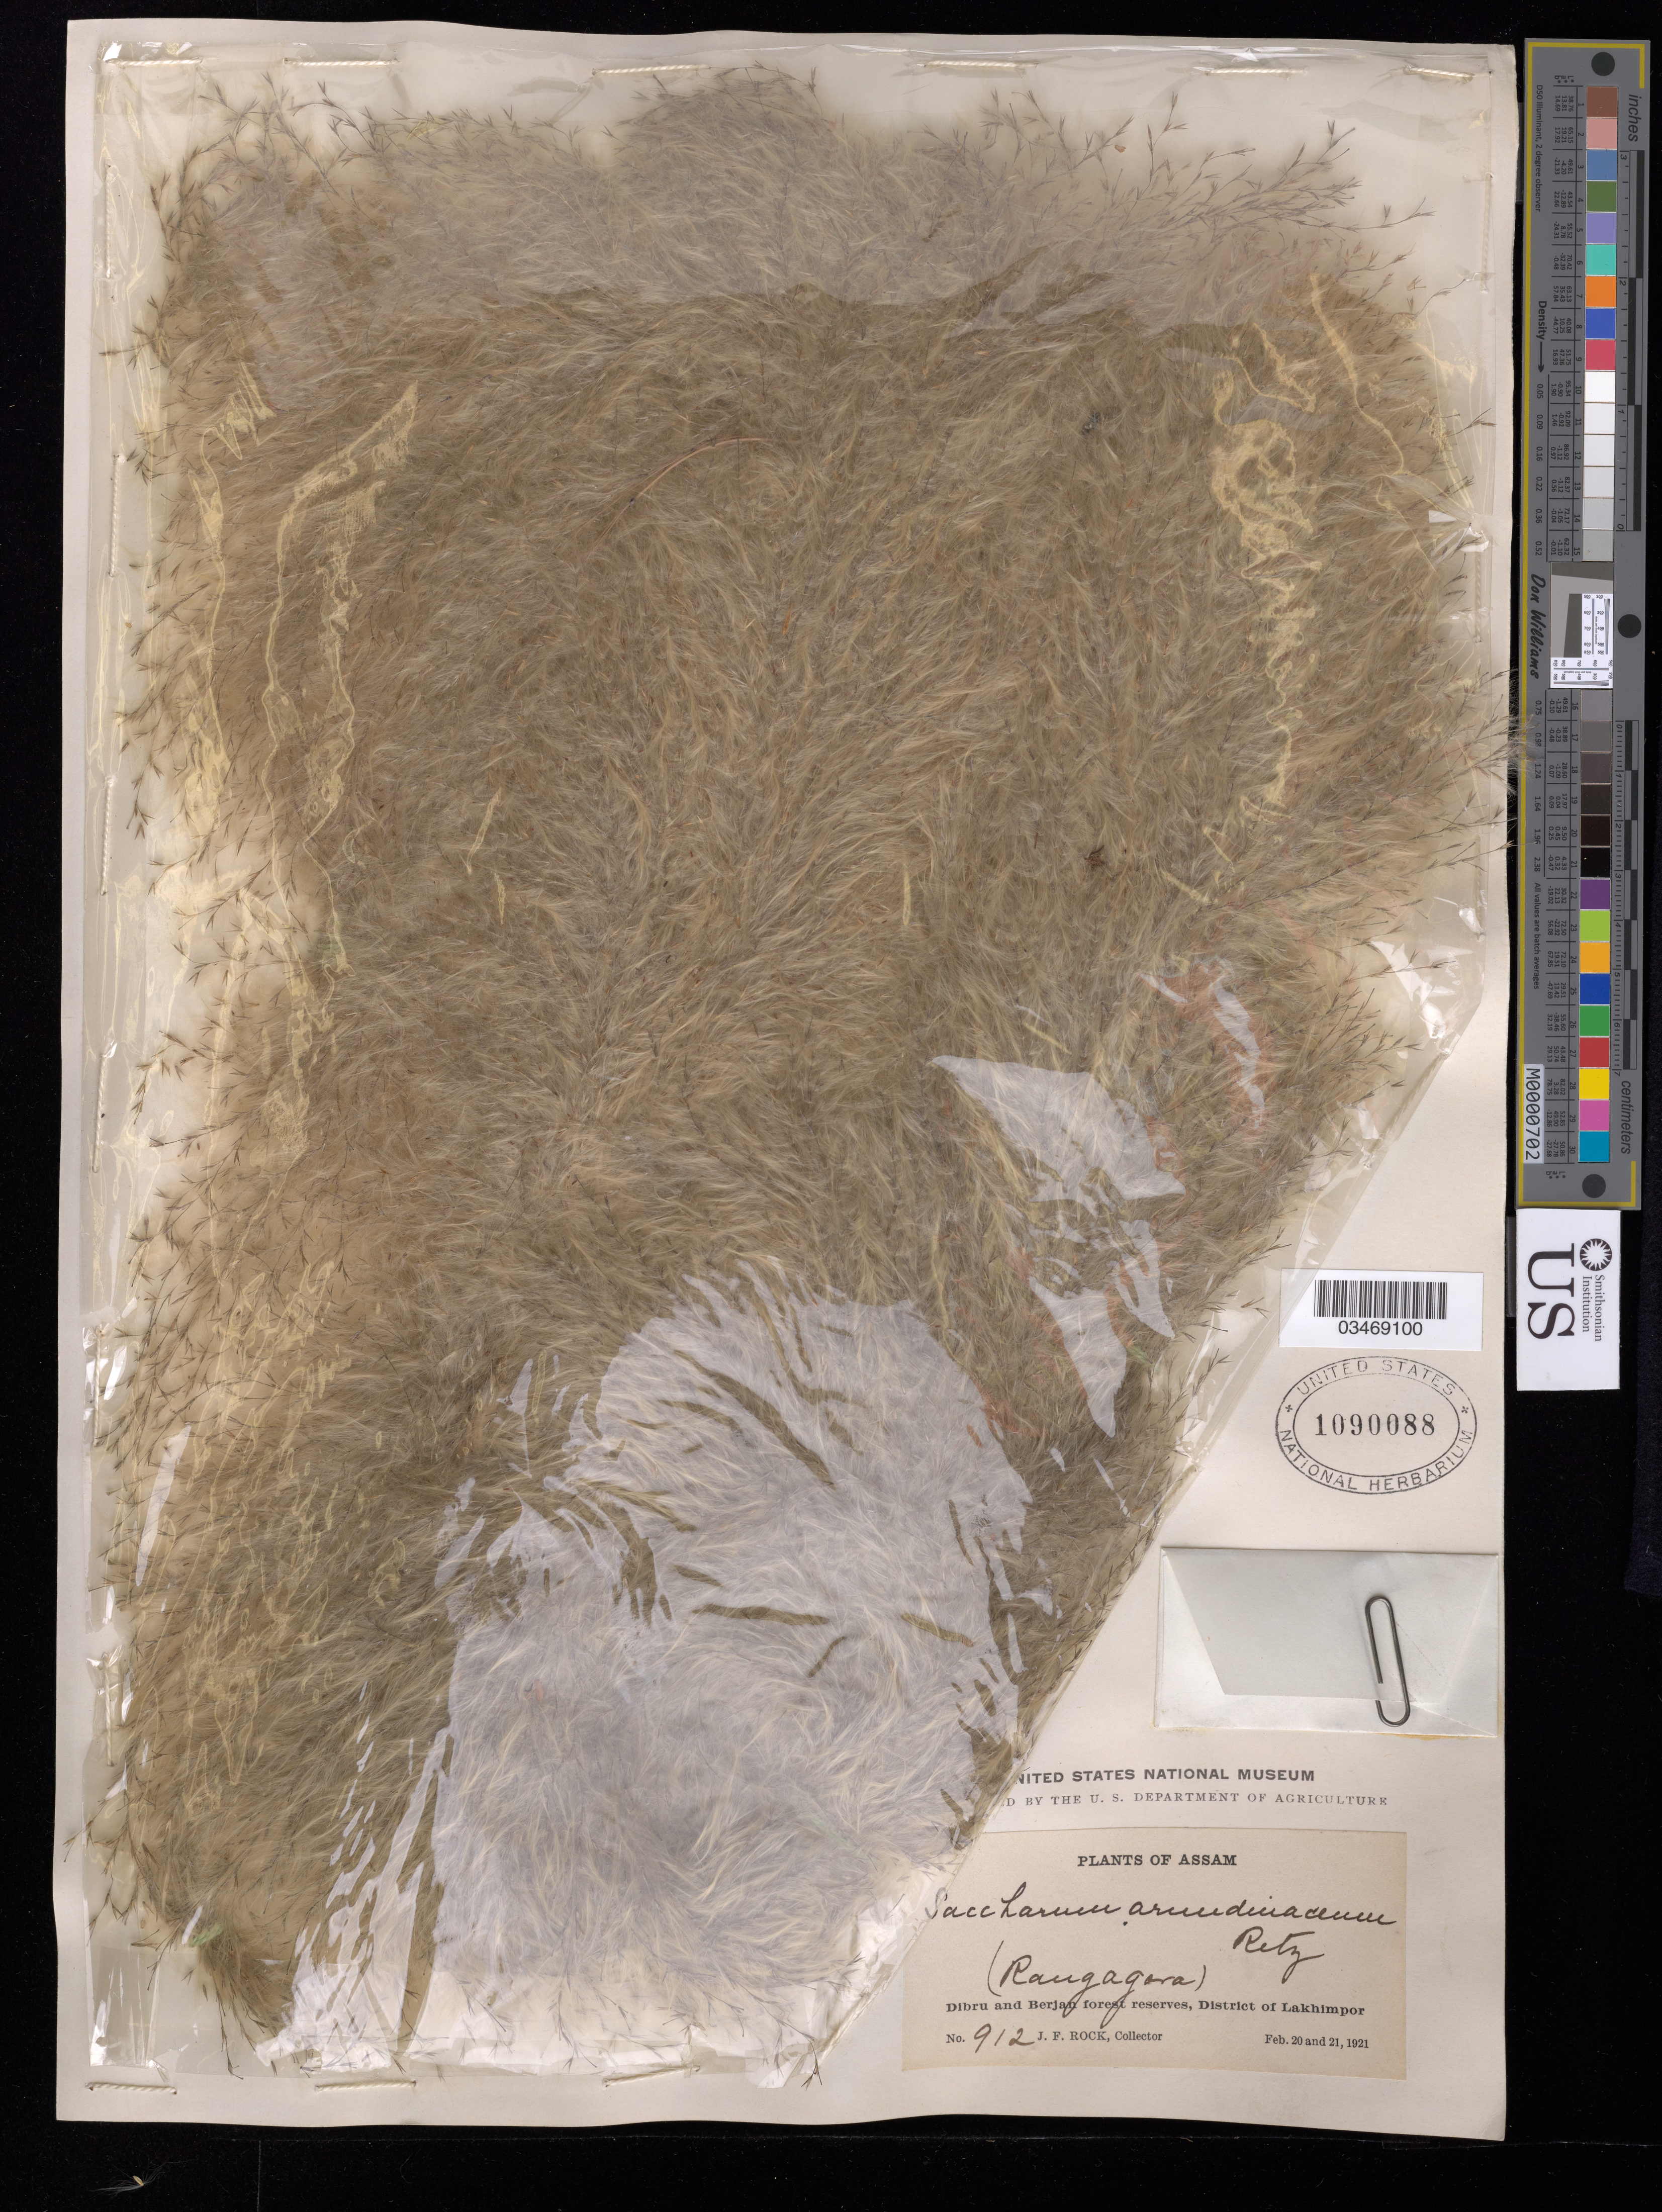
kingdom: Plantae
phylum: Tracheophyta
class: Liliopsida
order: Poales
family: Poaceae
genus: Saccharum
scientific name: Saccharum arundinaceum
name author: Retz.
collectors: J. Rock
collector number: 912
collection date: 1921-02-20/1921-02-21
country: India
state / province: Assam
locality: Dibru and Berjan forest reserves, District of Lakhimpor.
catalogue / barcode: US 1090088